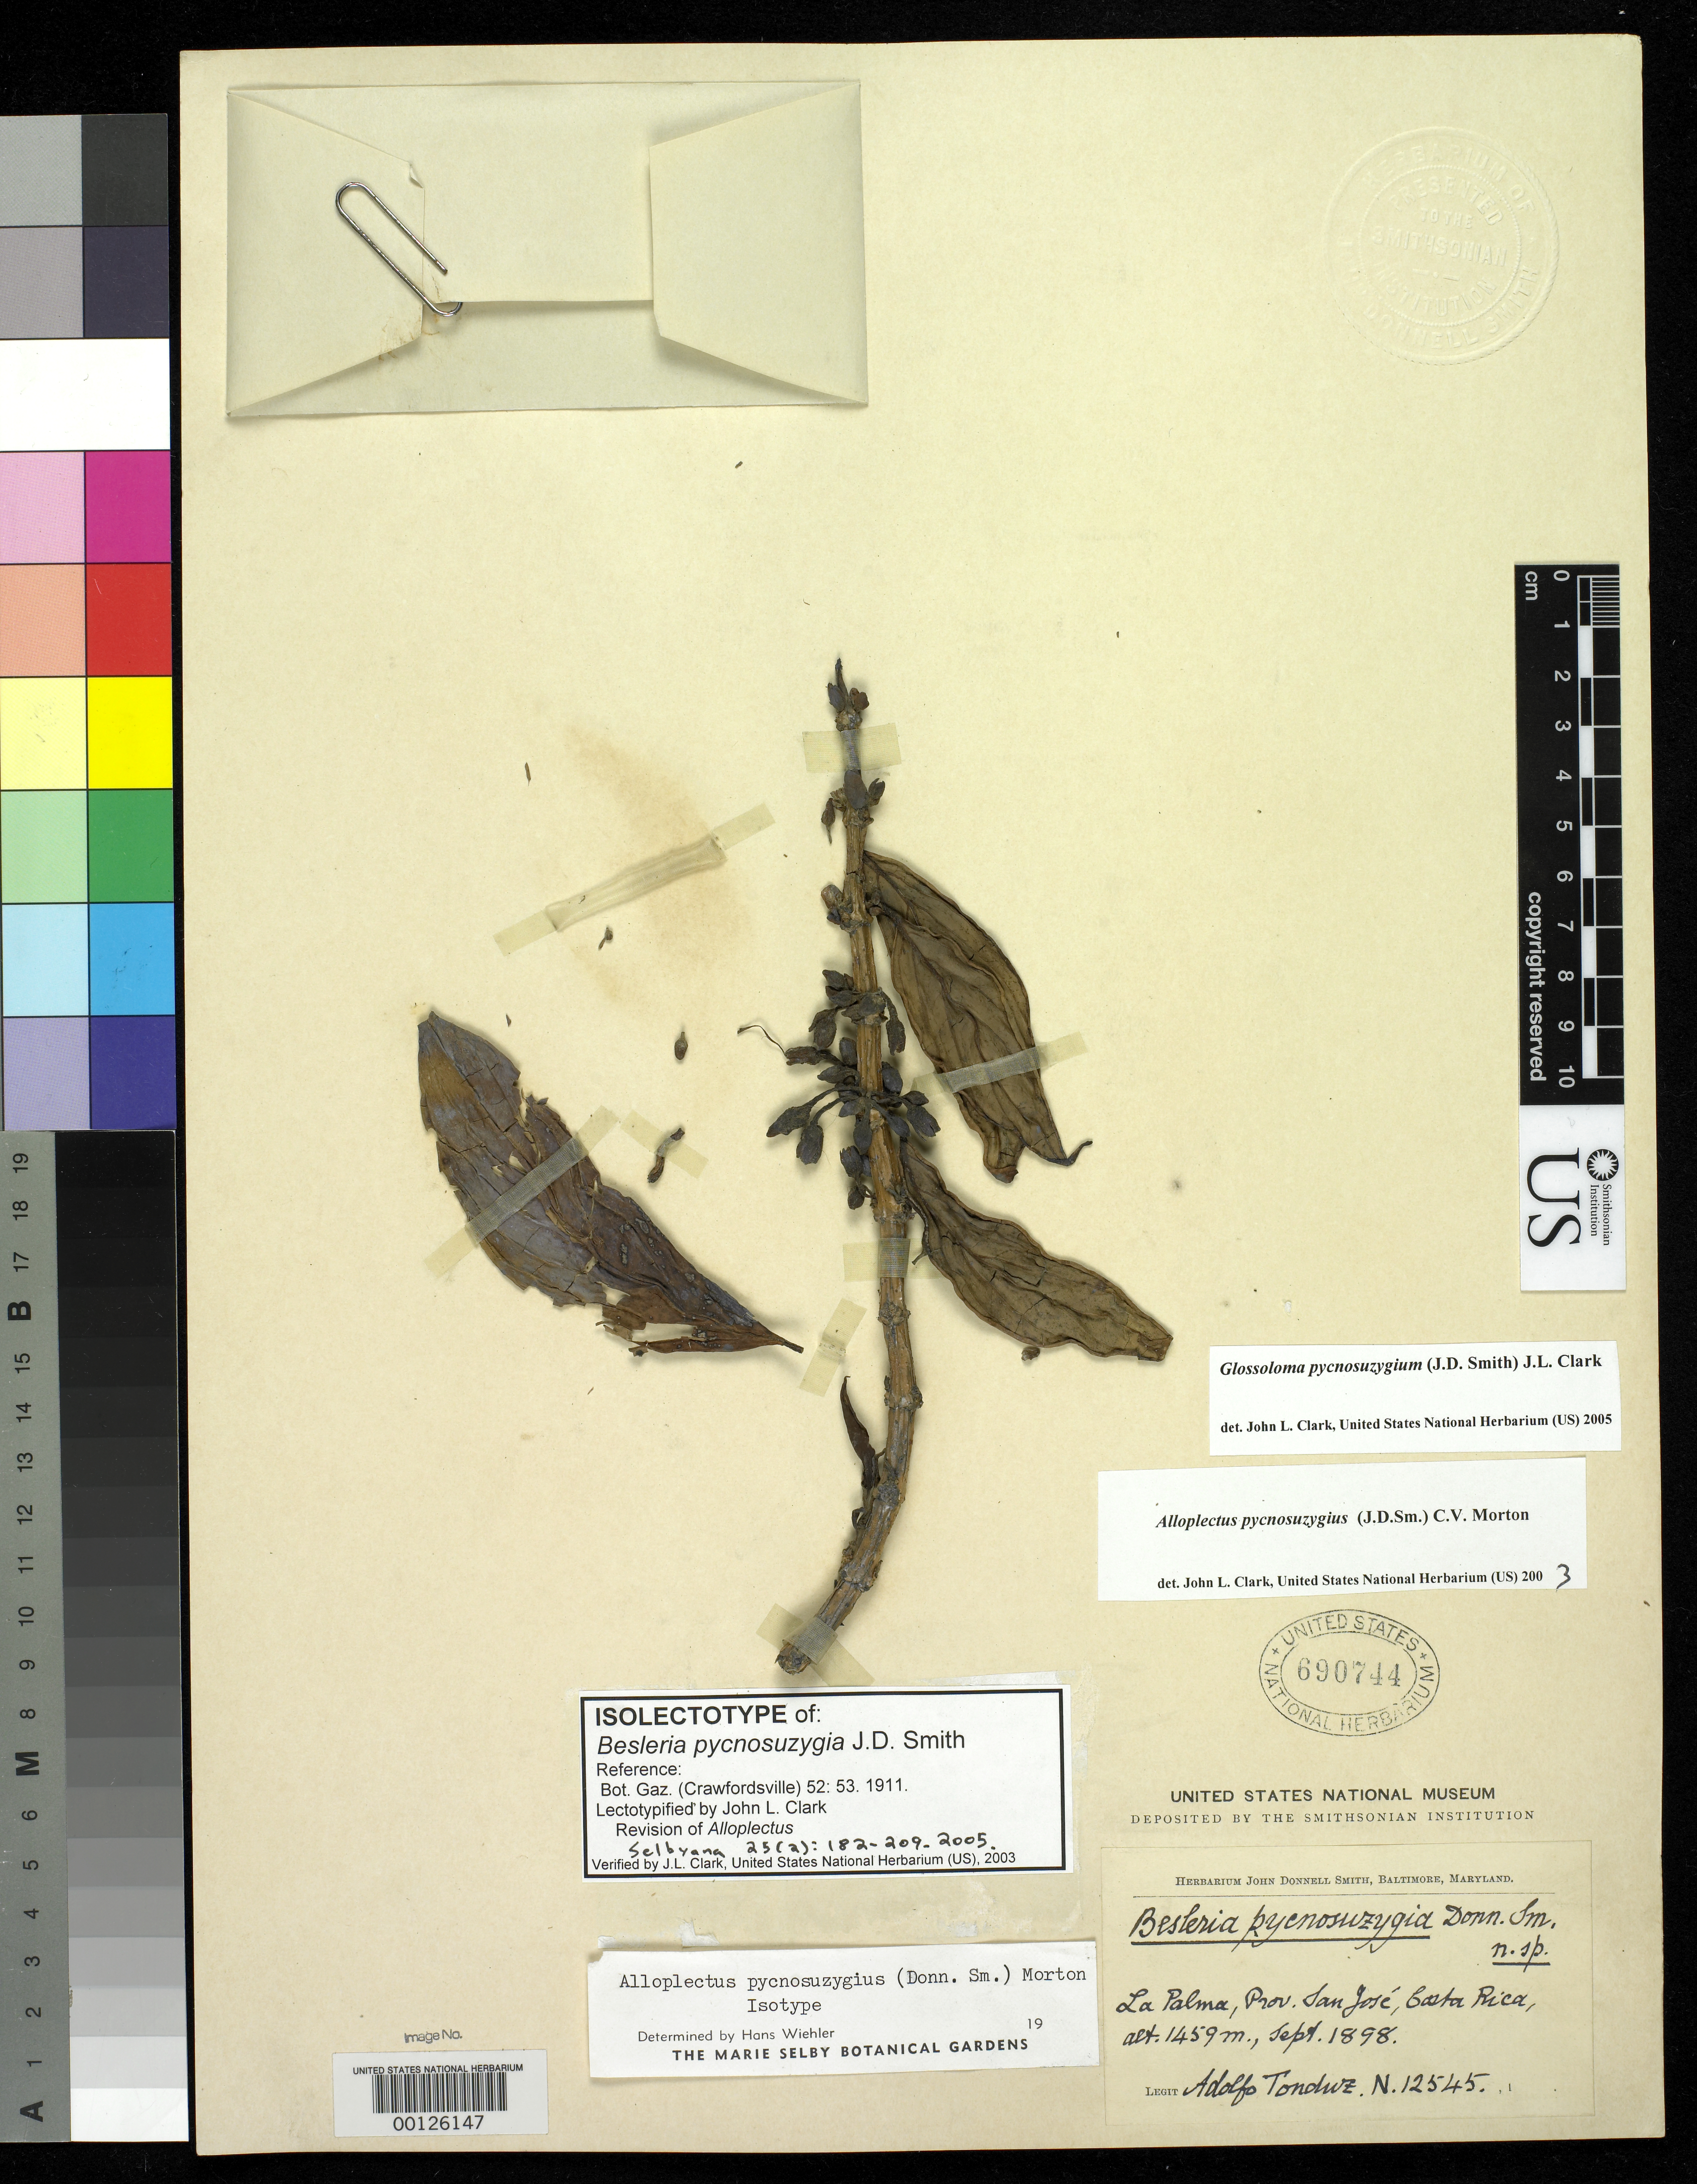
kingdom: Plantae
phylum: Tracheophyta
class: Magnoliopsida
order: Lamiales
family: Gesneriaceae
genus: Besleria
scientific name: Besleria pycnosuzygia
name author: Donn. Sm.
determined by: Clark, J. L., (SEL), The Marie Selby Botanical Garden (UNITED STATES)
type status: Isolectotype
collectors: A. Tonduz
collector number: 12545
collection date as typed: Sep 1898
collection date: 1898-09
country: Costa Rica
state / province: San José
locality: La Palma.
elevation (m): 1459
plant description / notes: Previously annotated as isotype by Wiehler.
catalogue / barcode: US 690744